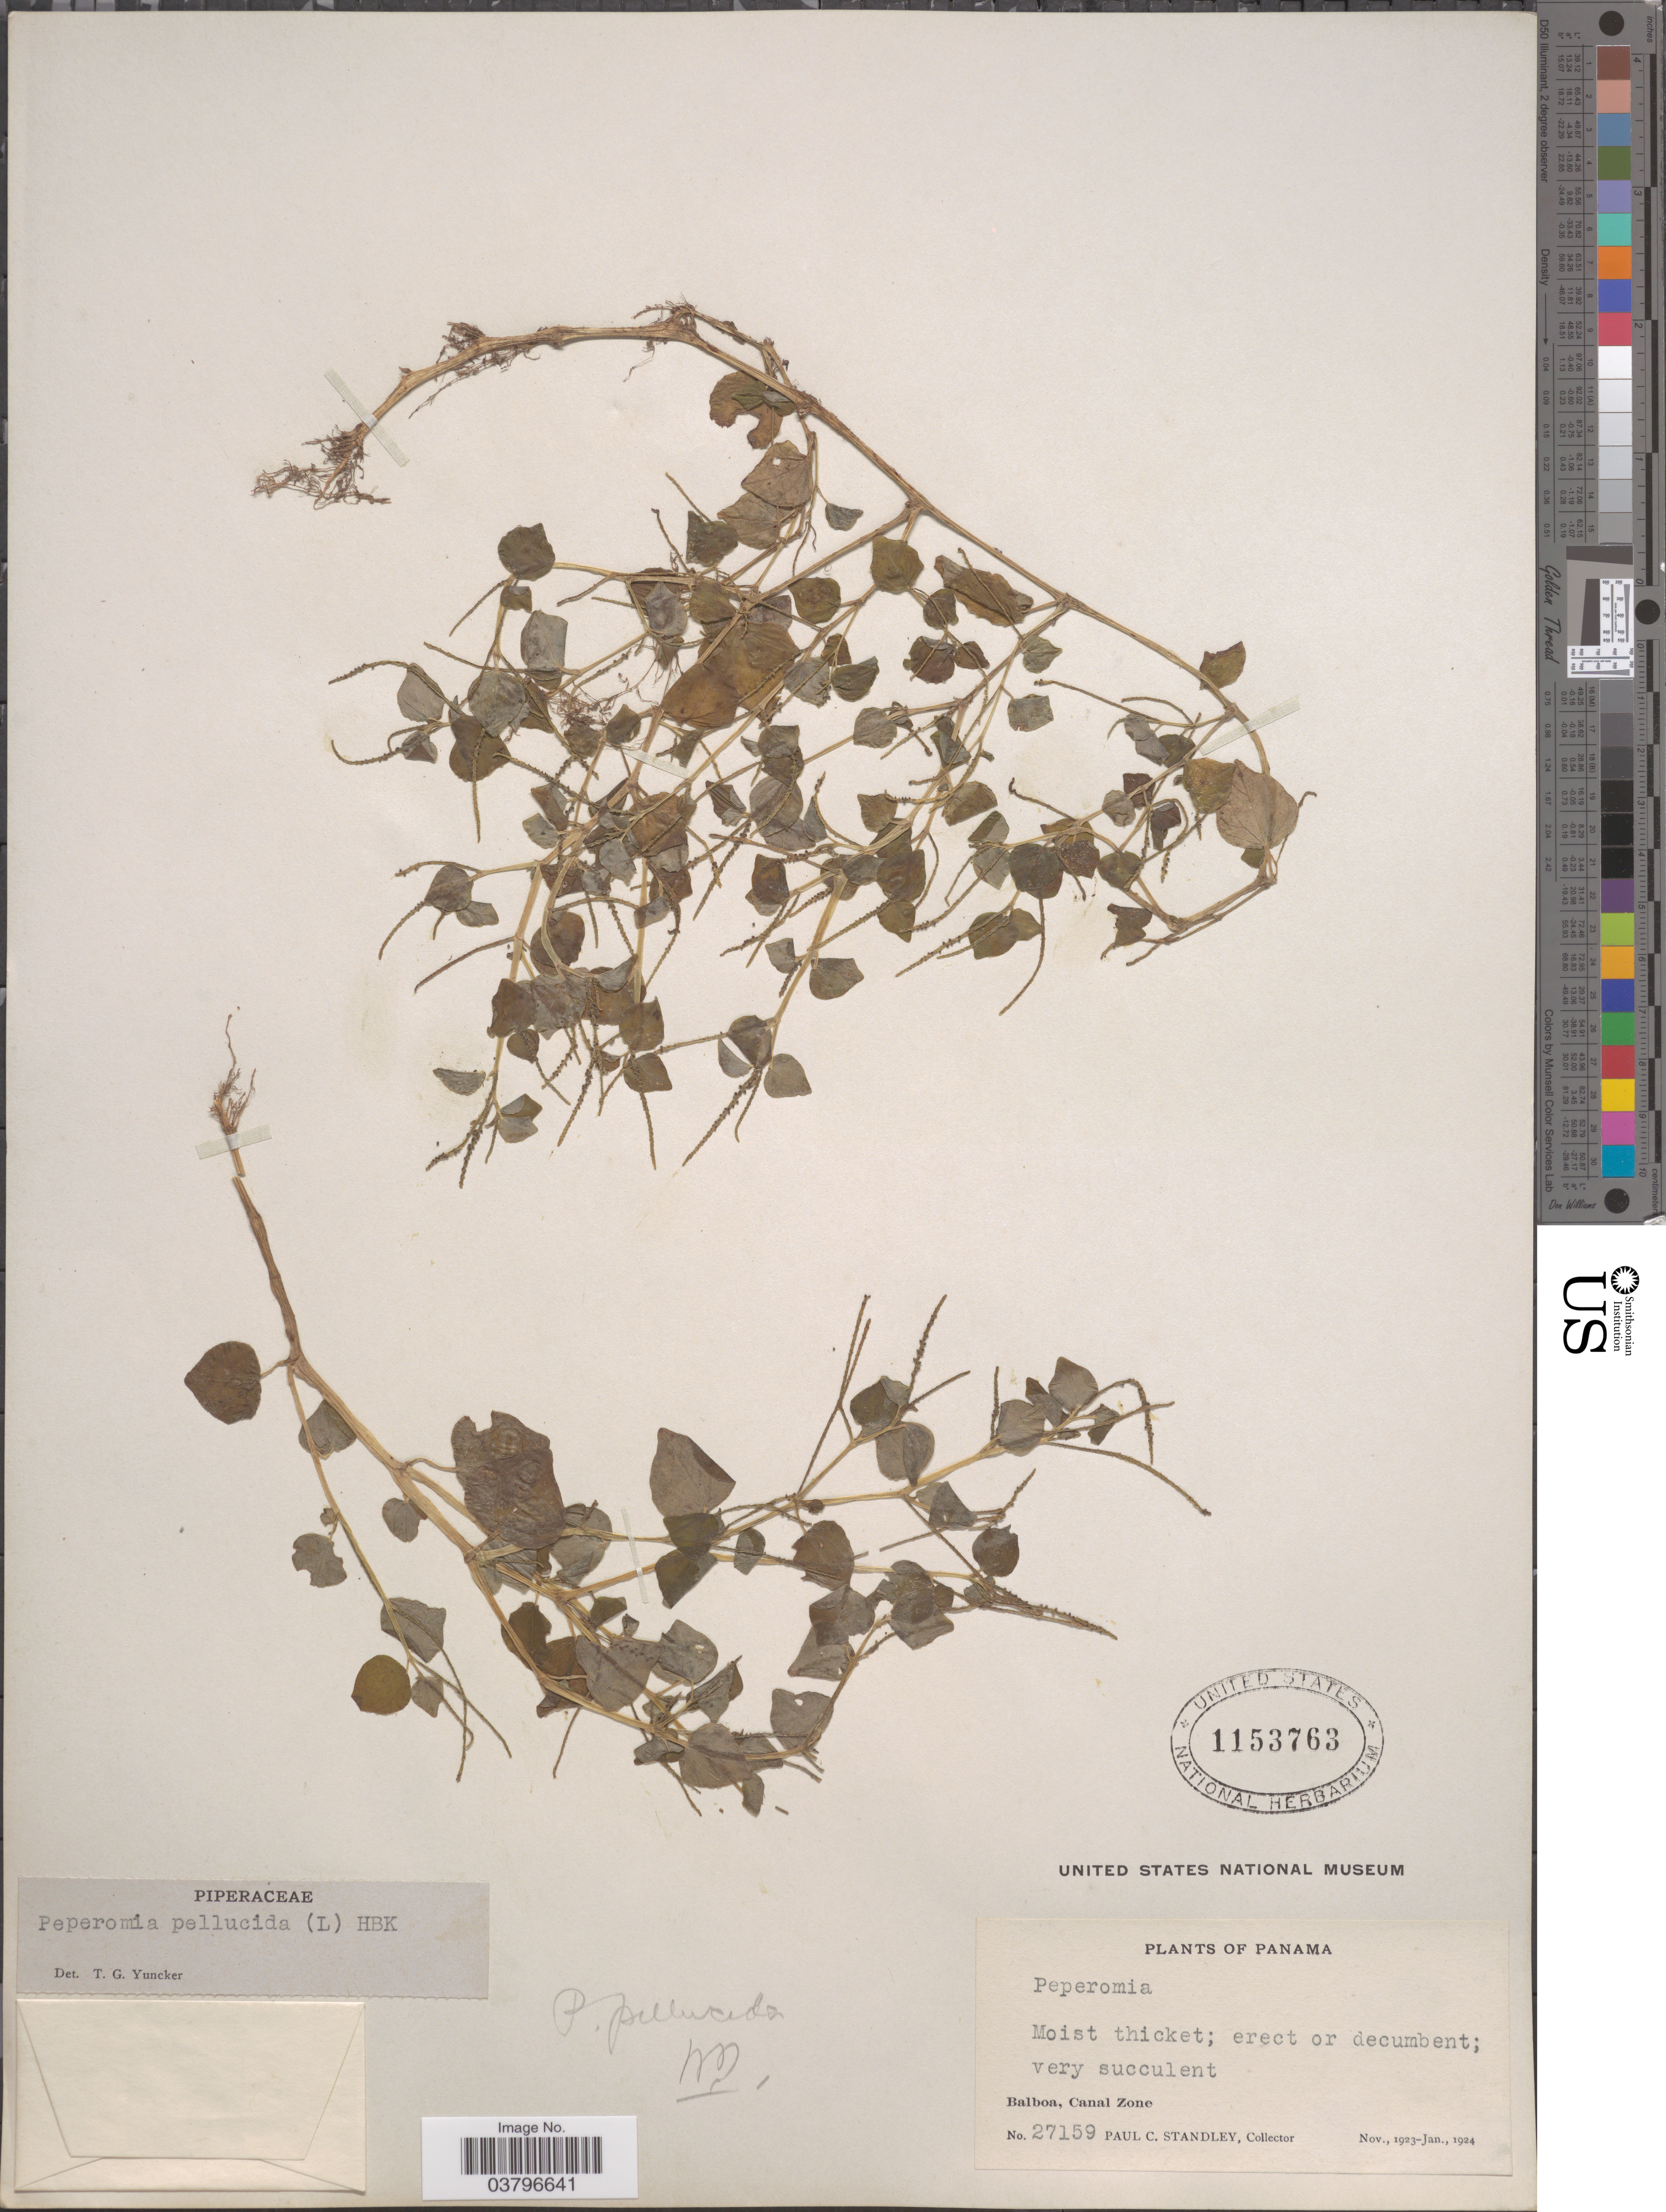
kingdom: Plantae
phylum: Tracheophyta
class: Magnoliopsida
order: Piperales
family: Piperaceae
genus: Peperomia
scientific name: Peperomia pellucida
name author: (L.) Kunth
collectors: P. C. Standley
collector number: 27159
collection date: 1923-11/1924-01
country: Panama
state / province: Colón / Panamá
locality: Balboa, Canal Zone.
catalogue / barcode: US 1153763